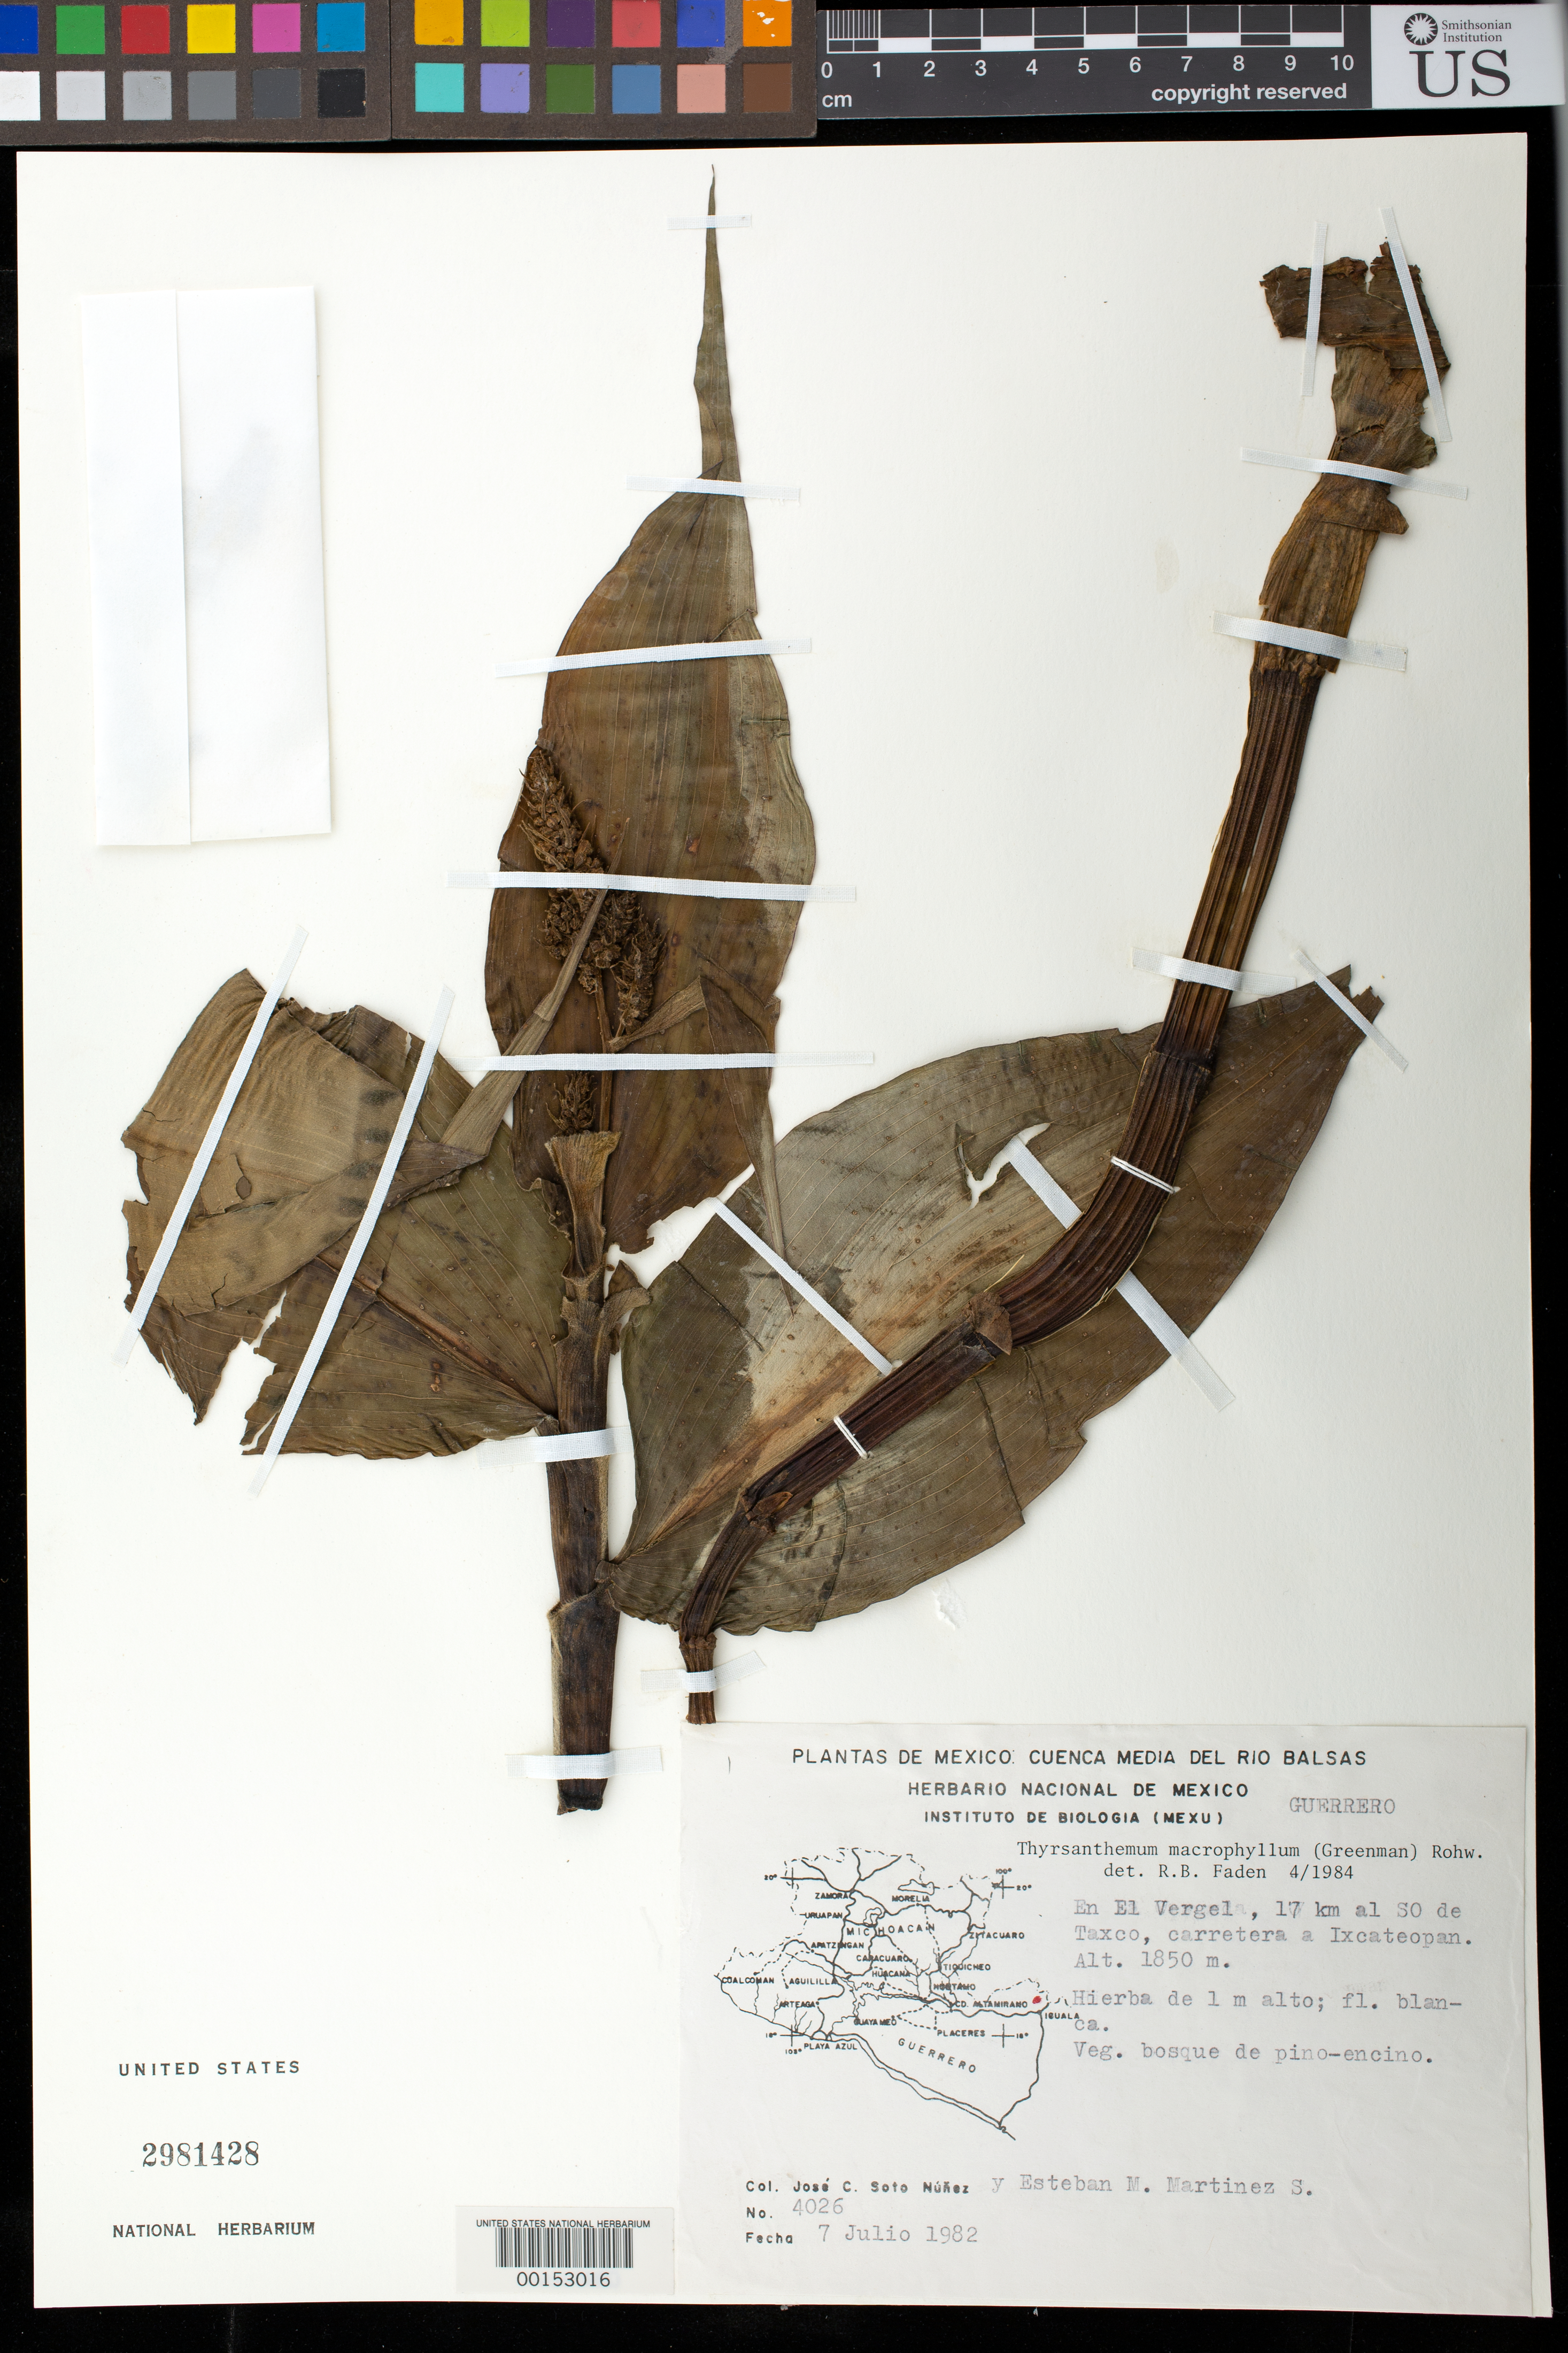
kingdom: Plantae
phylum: Tracheophyta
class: Liliopsida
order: Commelinales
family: Commelinaceae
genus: Thyrsanthemum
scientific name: Thyrsanthemum macrophyllum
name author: (Greenm.) Rohw.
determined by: Faden, Robert B., (US), Smithsonian Institution - National Museum of Natural History (UNITED STATES)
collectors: J. C. Soto Núñez & E. M. Martínez S.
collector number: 4026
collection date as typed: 07 Jul 1982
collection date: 1982-07-07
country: Mexico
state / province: Guerrero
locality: El Vergel, S of Taxco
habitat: Roadside; pine forest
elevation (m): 1850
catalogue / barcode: US 2981428